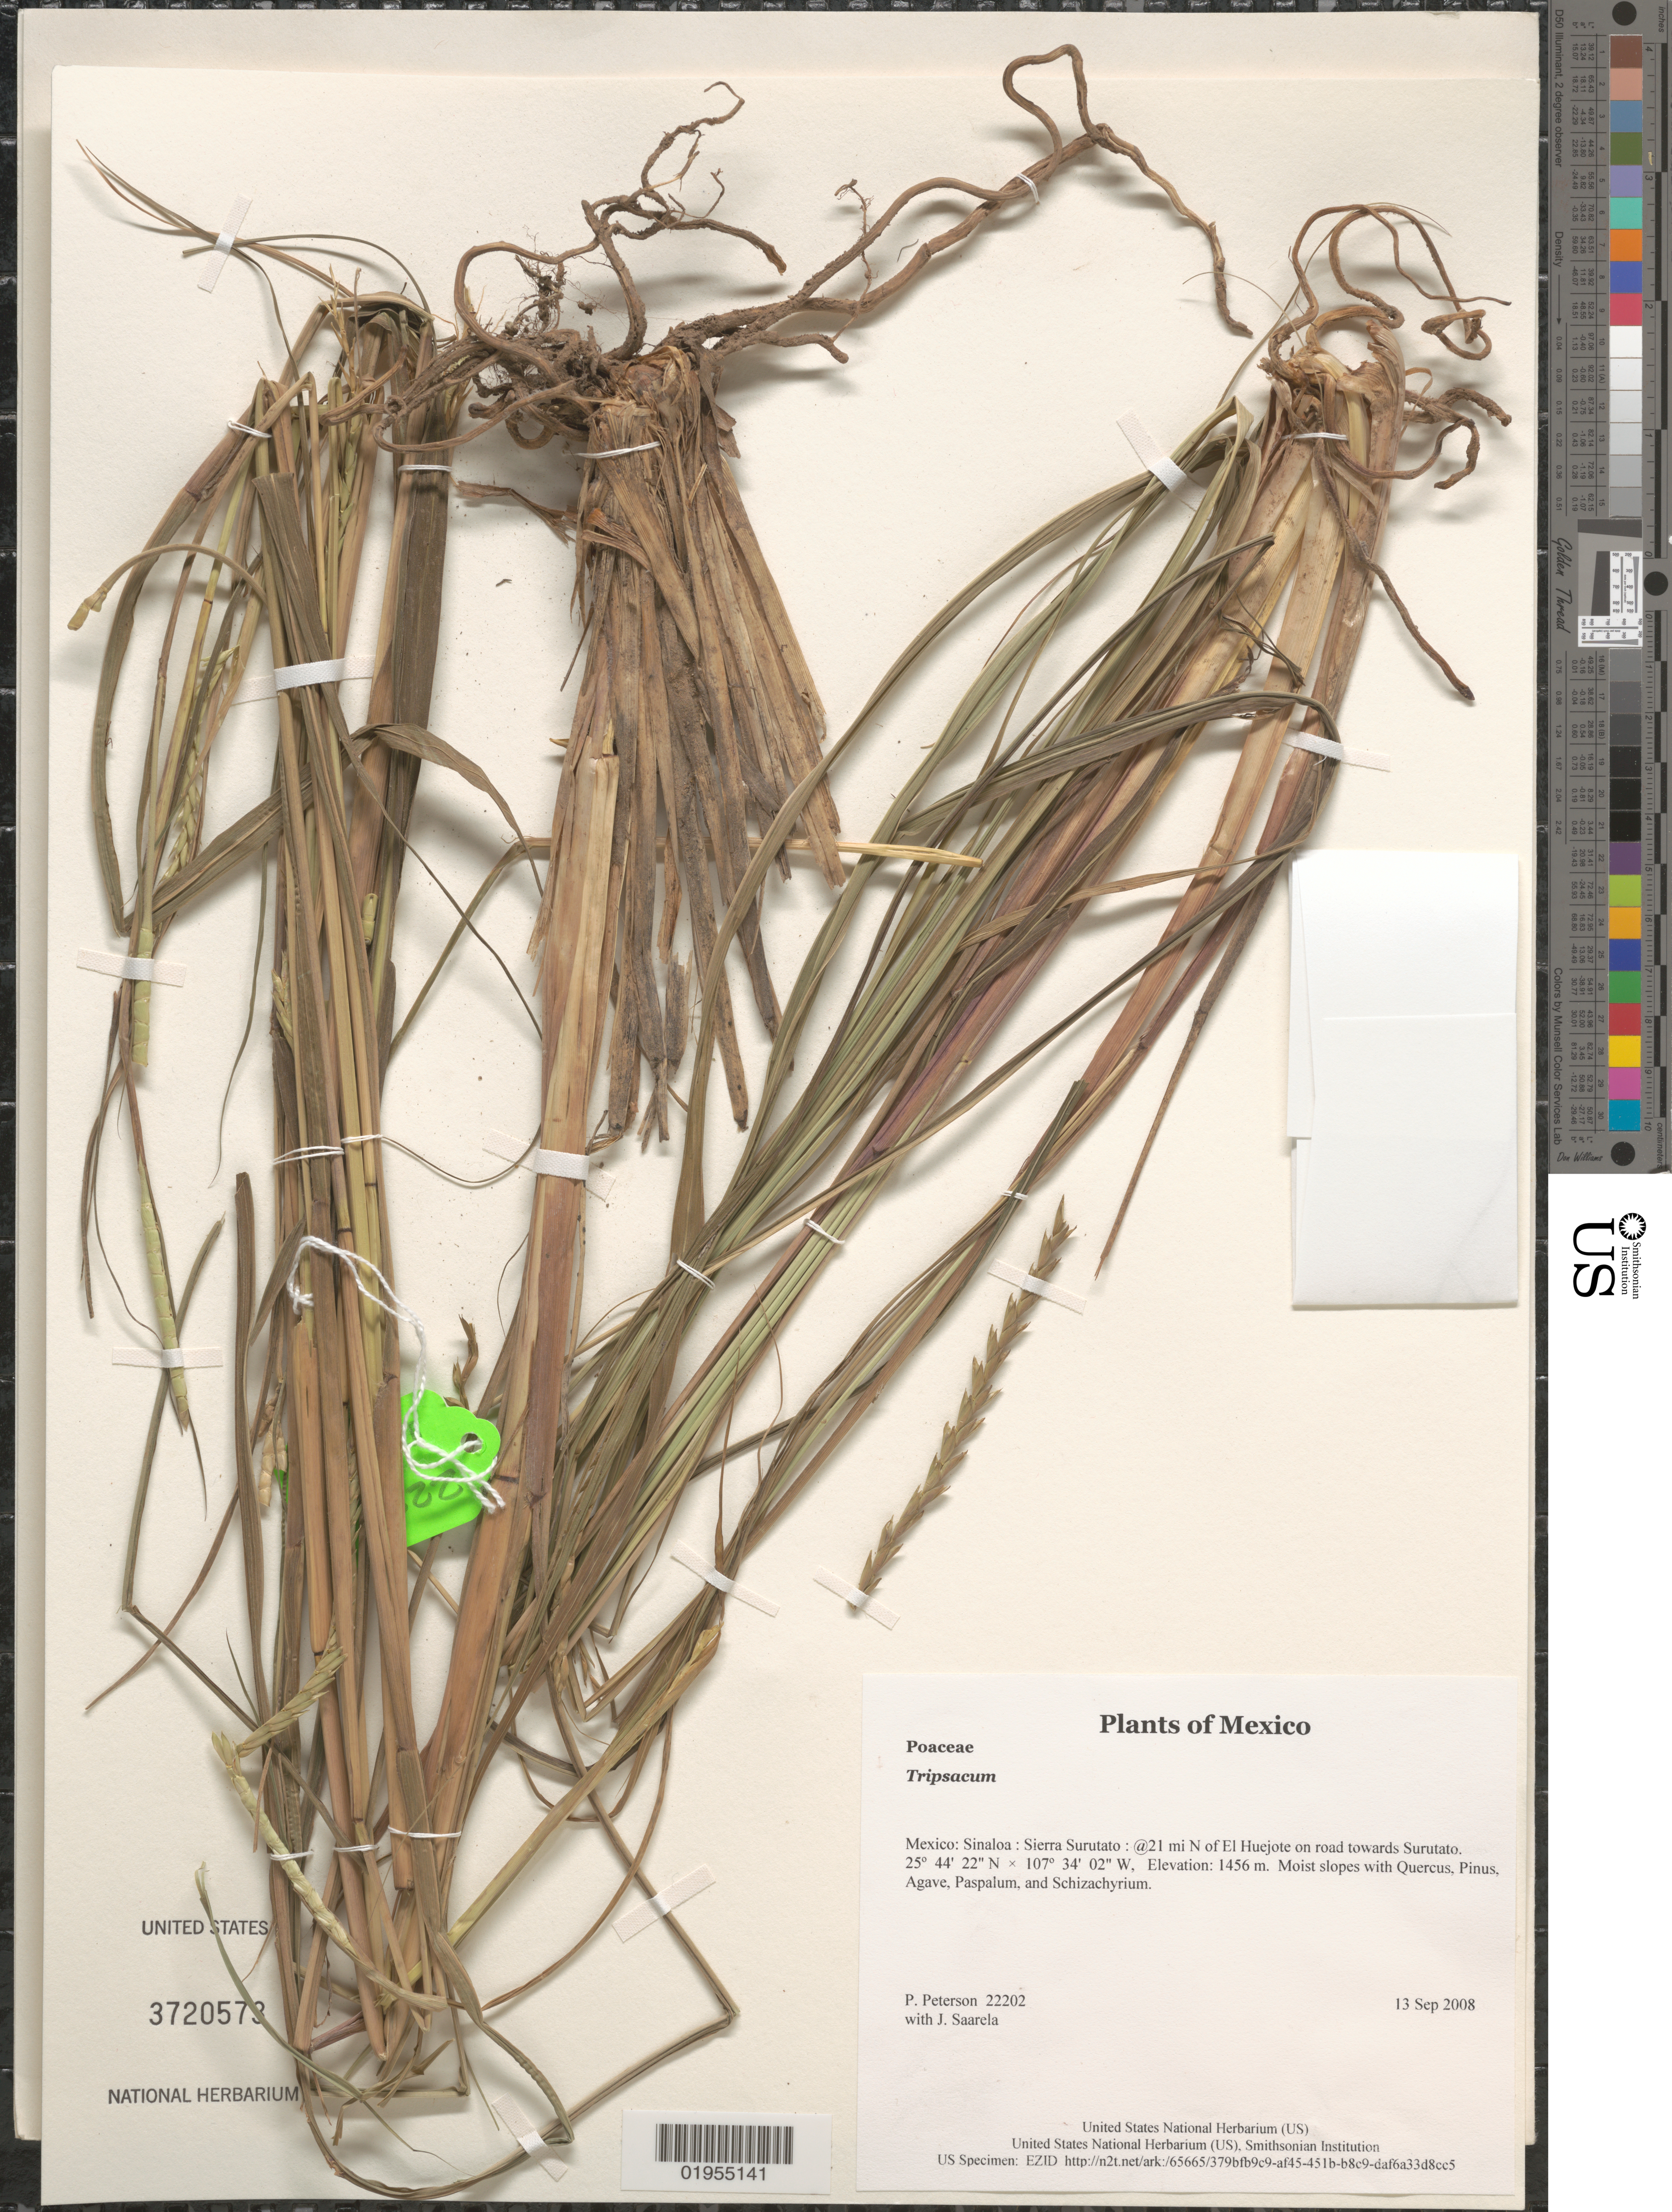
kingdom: Plantae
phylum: Tracheophyta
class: Liliopsida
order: Poales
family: Poaceae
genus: Tripsacum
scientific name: Tripsacum sp.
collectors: P. M. Peterson & J. Saarela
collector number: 22202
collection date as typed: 13 Sep 2008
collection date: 2008-09-13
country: Mexico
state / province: Sinaloa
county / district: Sierra Surutato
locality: @21 mi N of El Huejote on road towards Surutato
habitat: Moist slopes with Quercus, Pinus, Agave, Paspalum, and Schizachyrium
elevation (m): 1456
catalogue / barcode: US 3720573